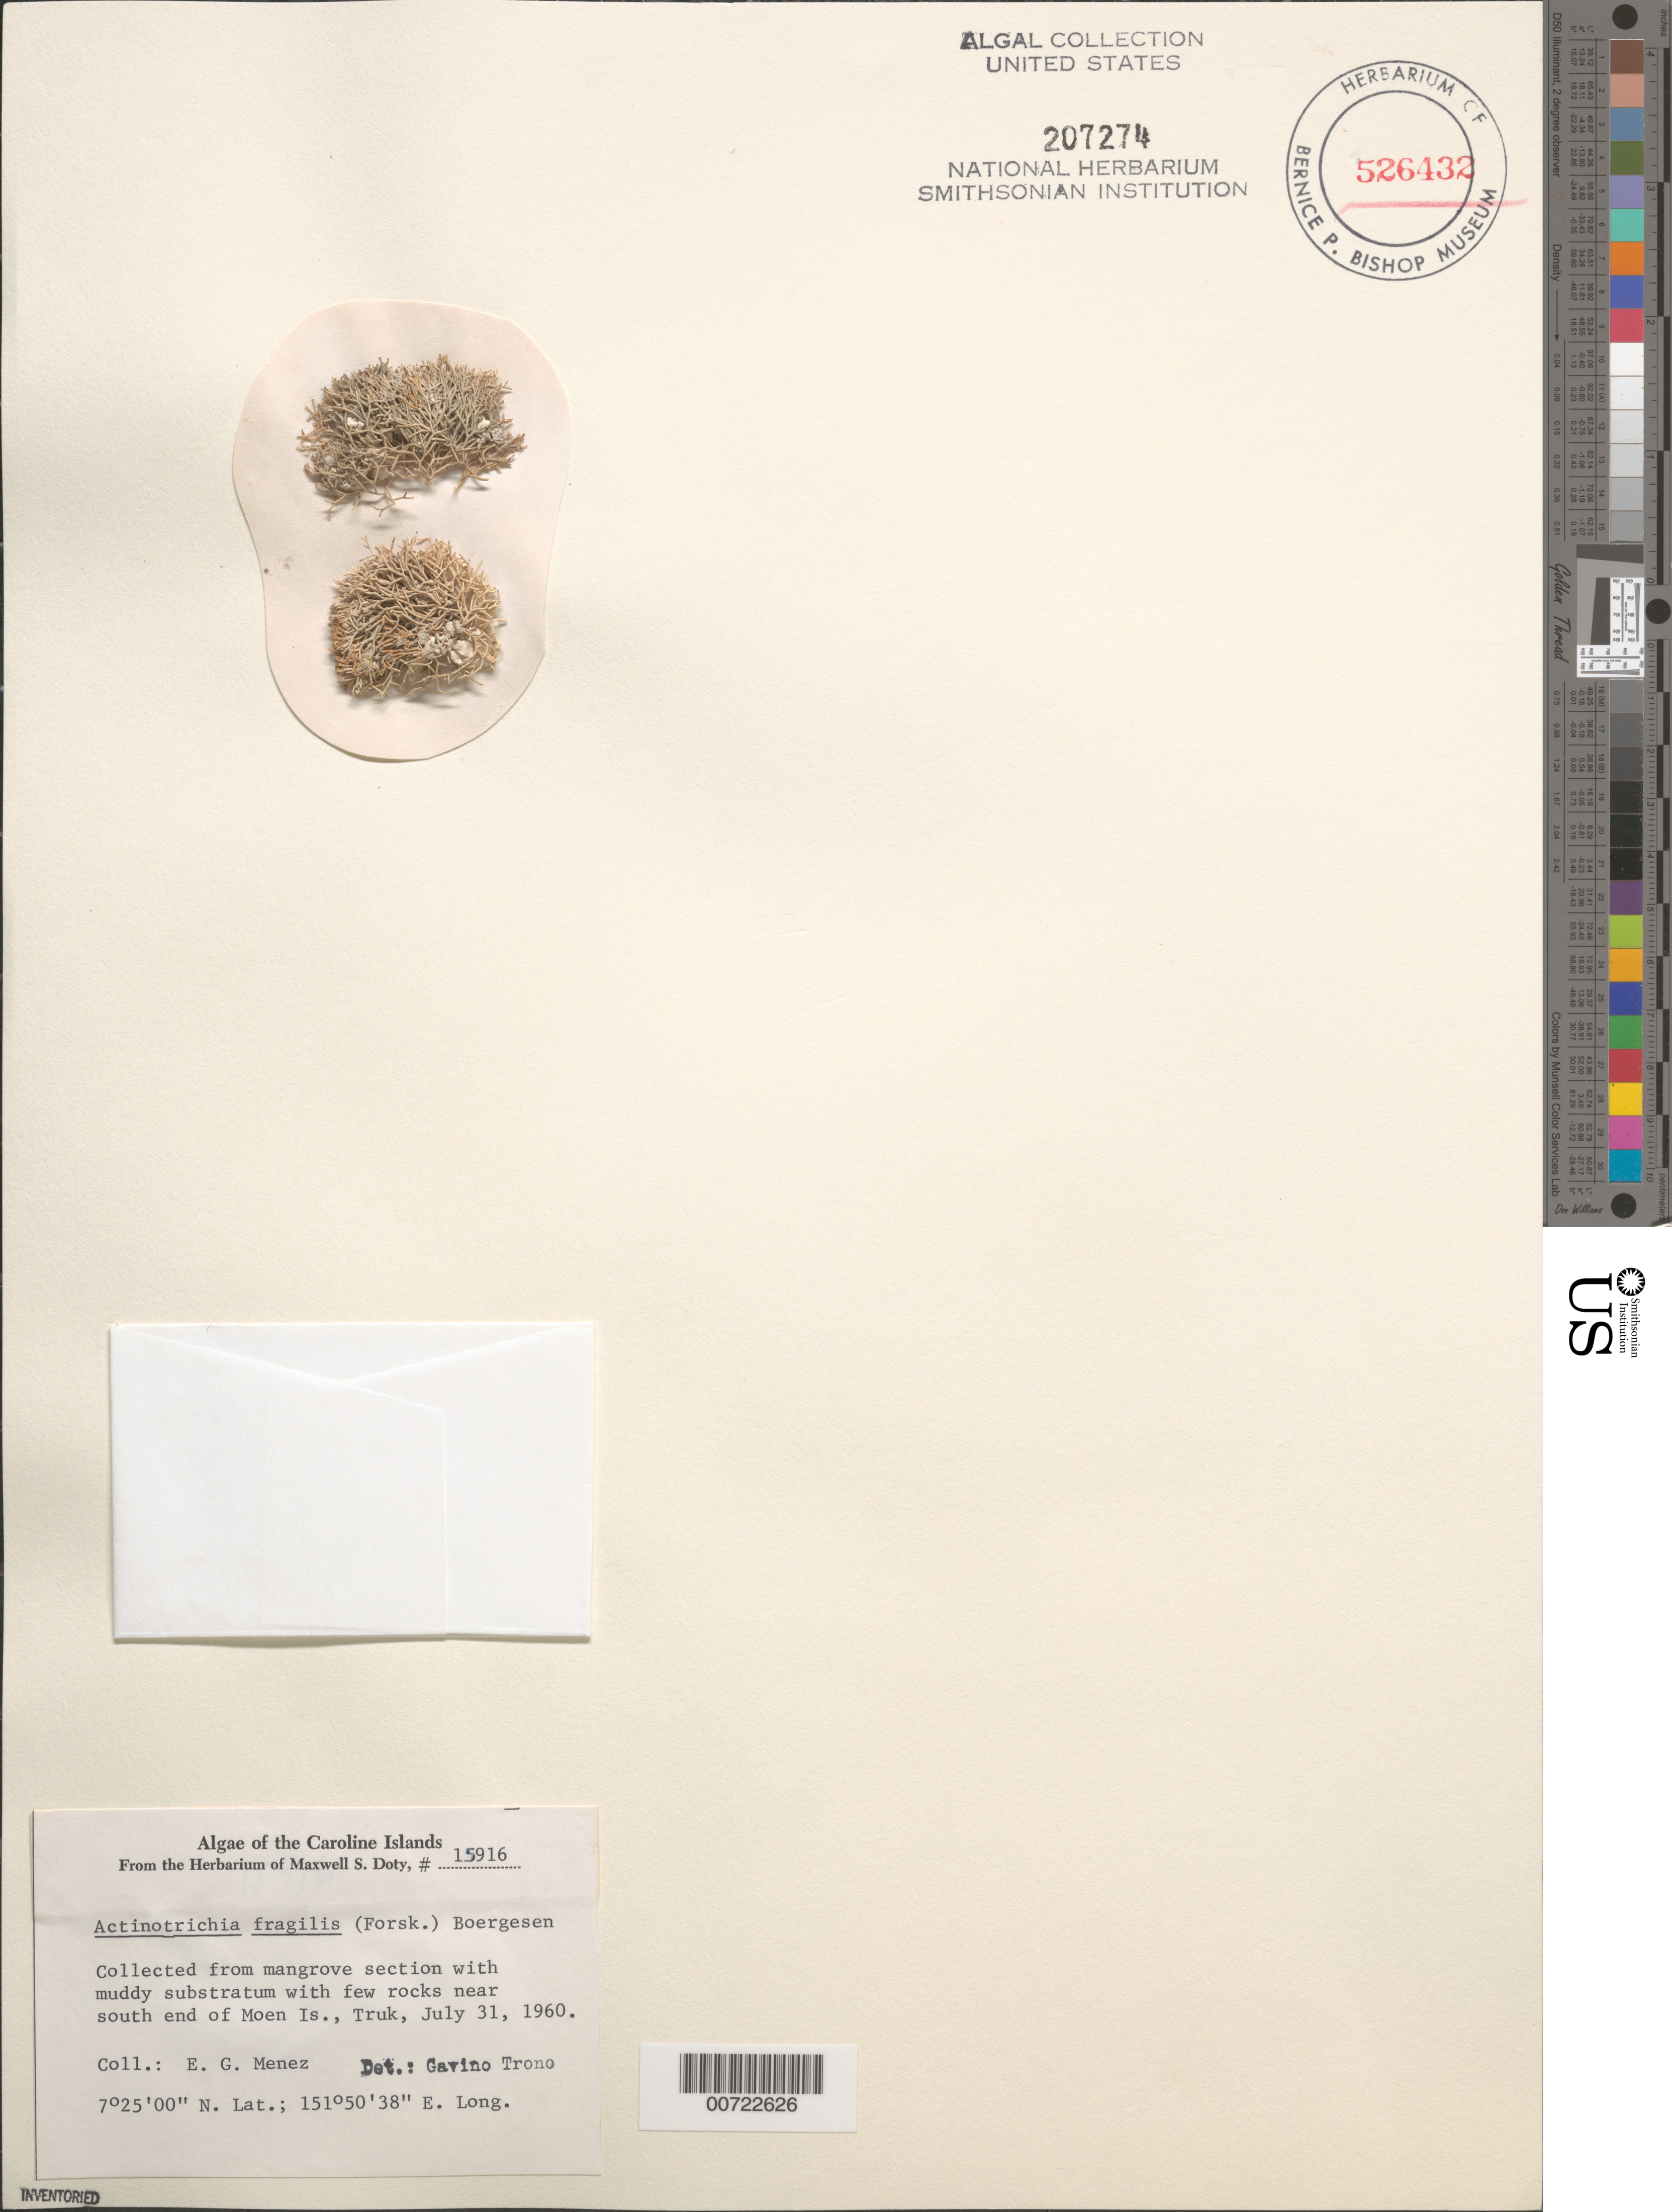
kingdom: Plantae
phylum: Rhodophyta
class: Florideophyceae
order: Nemaliales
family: Galaxauraceae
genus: Actinotrichia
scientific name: Actinotrichia fragilis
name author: (Forssk.) Børgesen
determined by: Trono, Gavino C., Jr.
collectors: Meñez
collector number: MSD 15916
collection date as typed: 31 Jul 1960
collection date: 1960-07-31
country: Micronesia, Federated States of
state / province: Truk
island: Moen [Wono]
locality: South part of island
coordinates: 7 25' 00" N, 151 50' 38" E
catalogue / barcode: US 207274